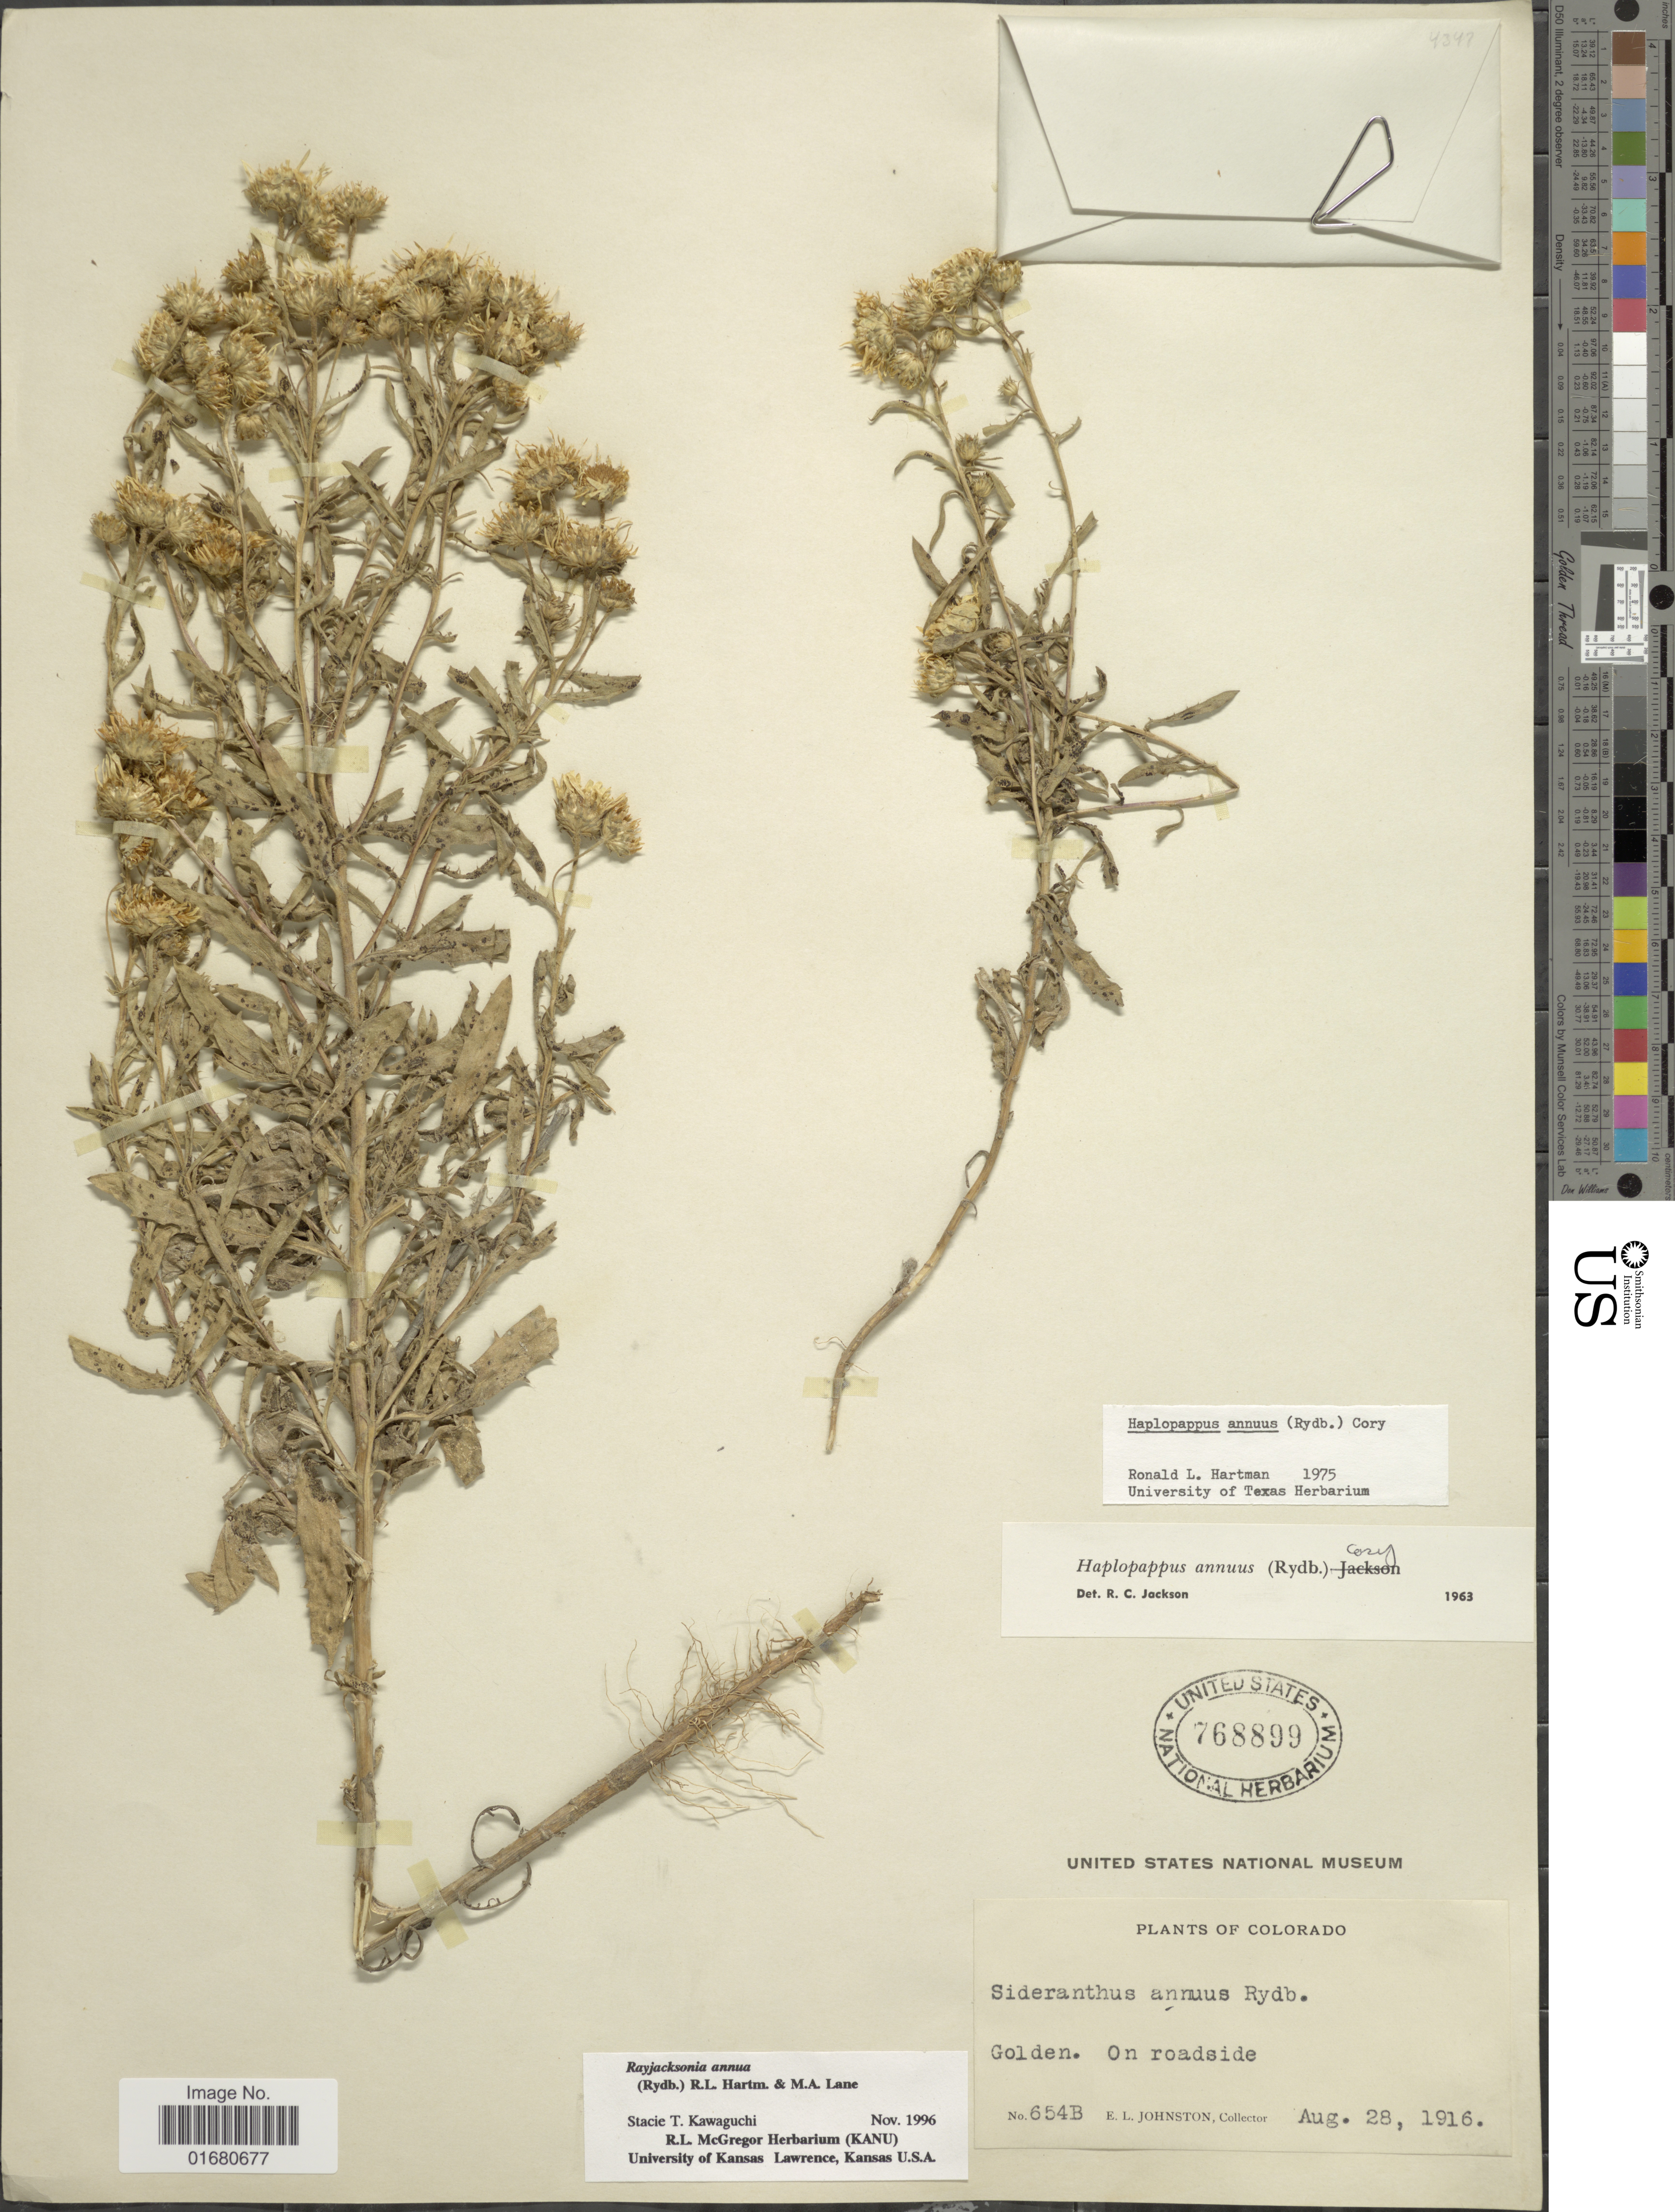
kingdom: Plantae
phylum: Tracheophyta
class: Magnoliopsida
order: Asterales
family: Asteraceae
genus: Rayjacksonia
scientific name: Rayjacksonia annua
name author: (Rydb.) R.L. Hartm. & M.A. Lane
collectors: E. L. Johnston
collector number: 654B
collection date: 1916-08-28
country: United States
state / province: Colorado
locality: Golden, On roadside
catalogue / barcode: US 768899